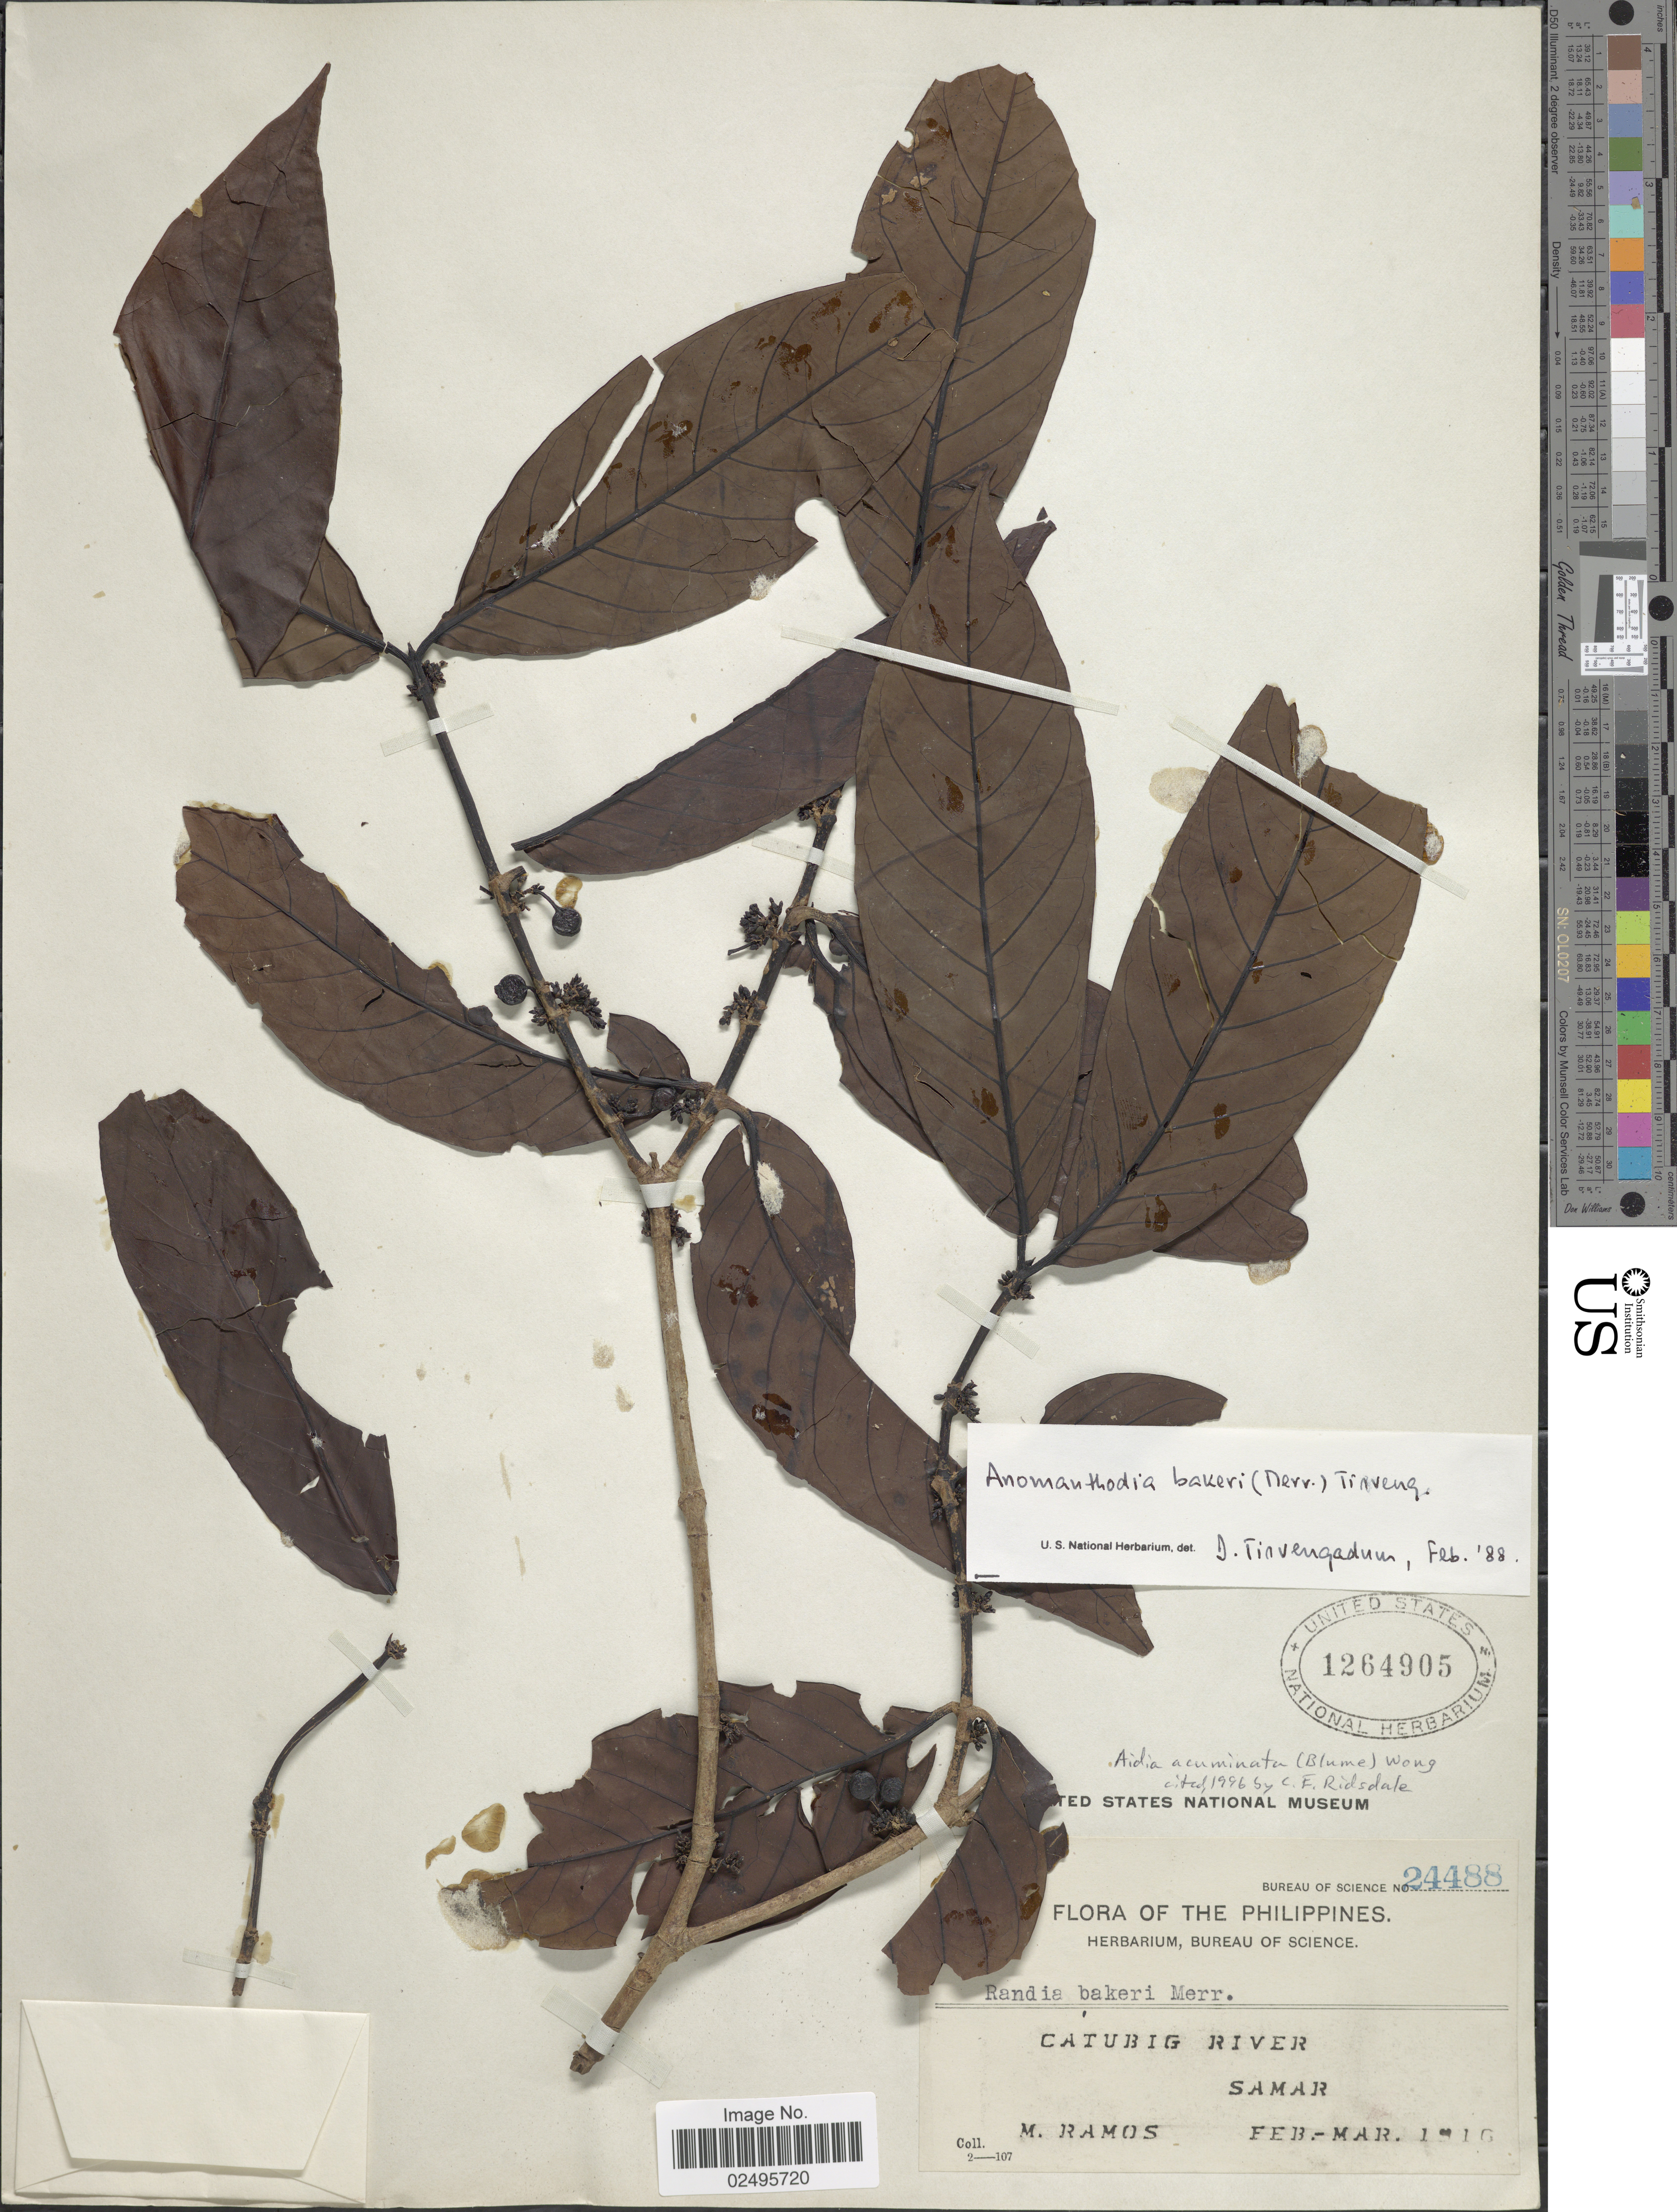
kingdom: Plantae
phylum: Tracheophyta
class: Magnoliopsida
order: Gentianales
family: Rubiaceae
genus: Aidia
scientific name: Aidia acuminata (Blume) Wong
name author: (Blume) K.M. Wong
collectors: M. Ramos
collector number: Bureau of Science 24488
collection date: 1916-02/1916-03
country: Philippines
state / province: Eastern Visayas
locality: Catubig River, Samar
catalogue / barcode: US 1264905